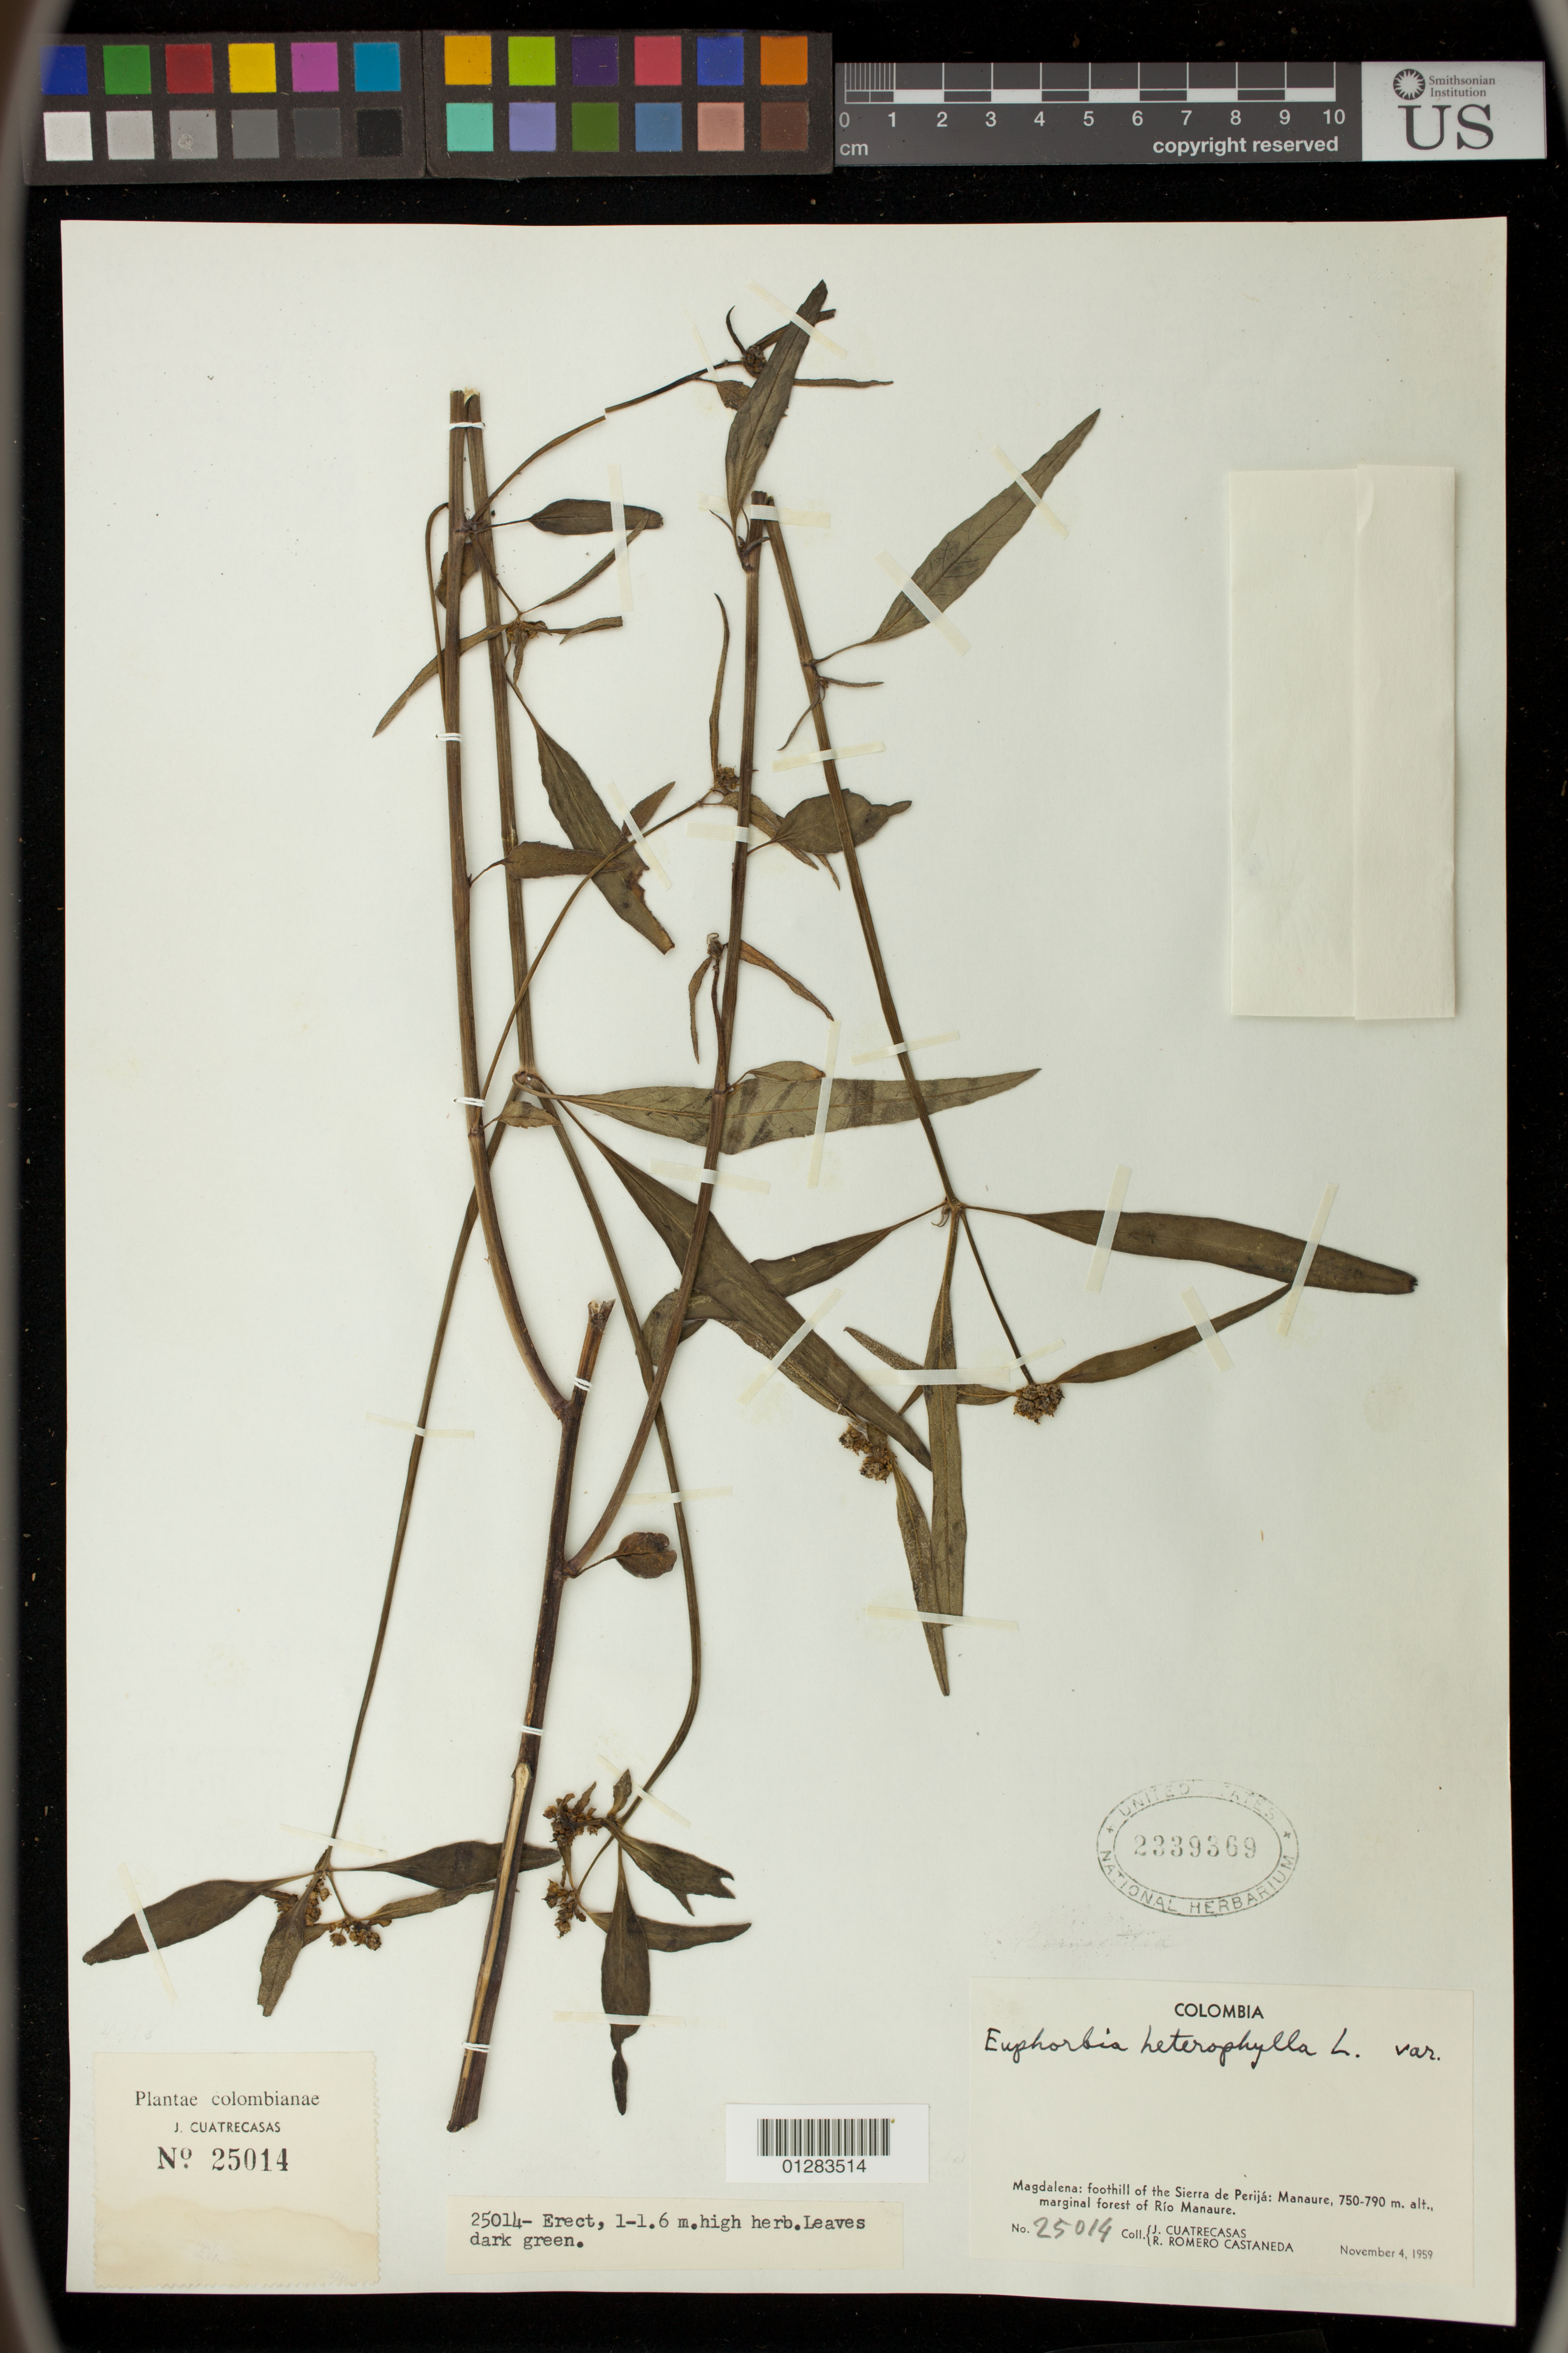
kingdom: Plantae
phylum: Tracheophyta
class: Magnoliopsida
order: Malpighiales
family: Euphorbiaceae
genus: Euphorbia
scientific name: Euphorbia heterophylla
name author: L.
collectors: J. Cuatrecasas & R. Romero Castañeda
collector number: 25014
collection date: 1959-11-04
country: Colombia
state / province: Magdalena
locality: Foothill of the Sierra de Perijá: Manaure: marginal forest of Río Manaure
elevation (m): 750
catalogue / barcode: US 2339369